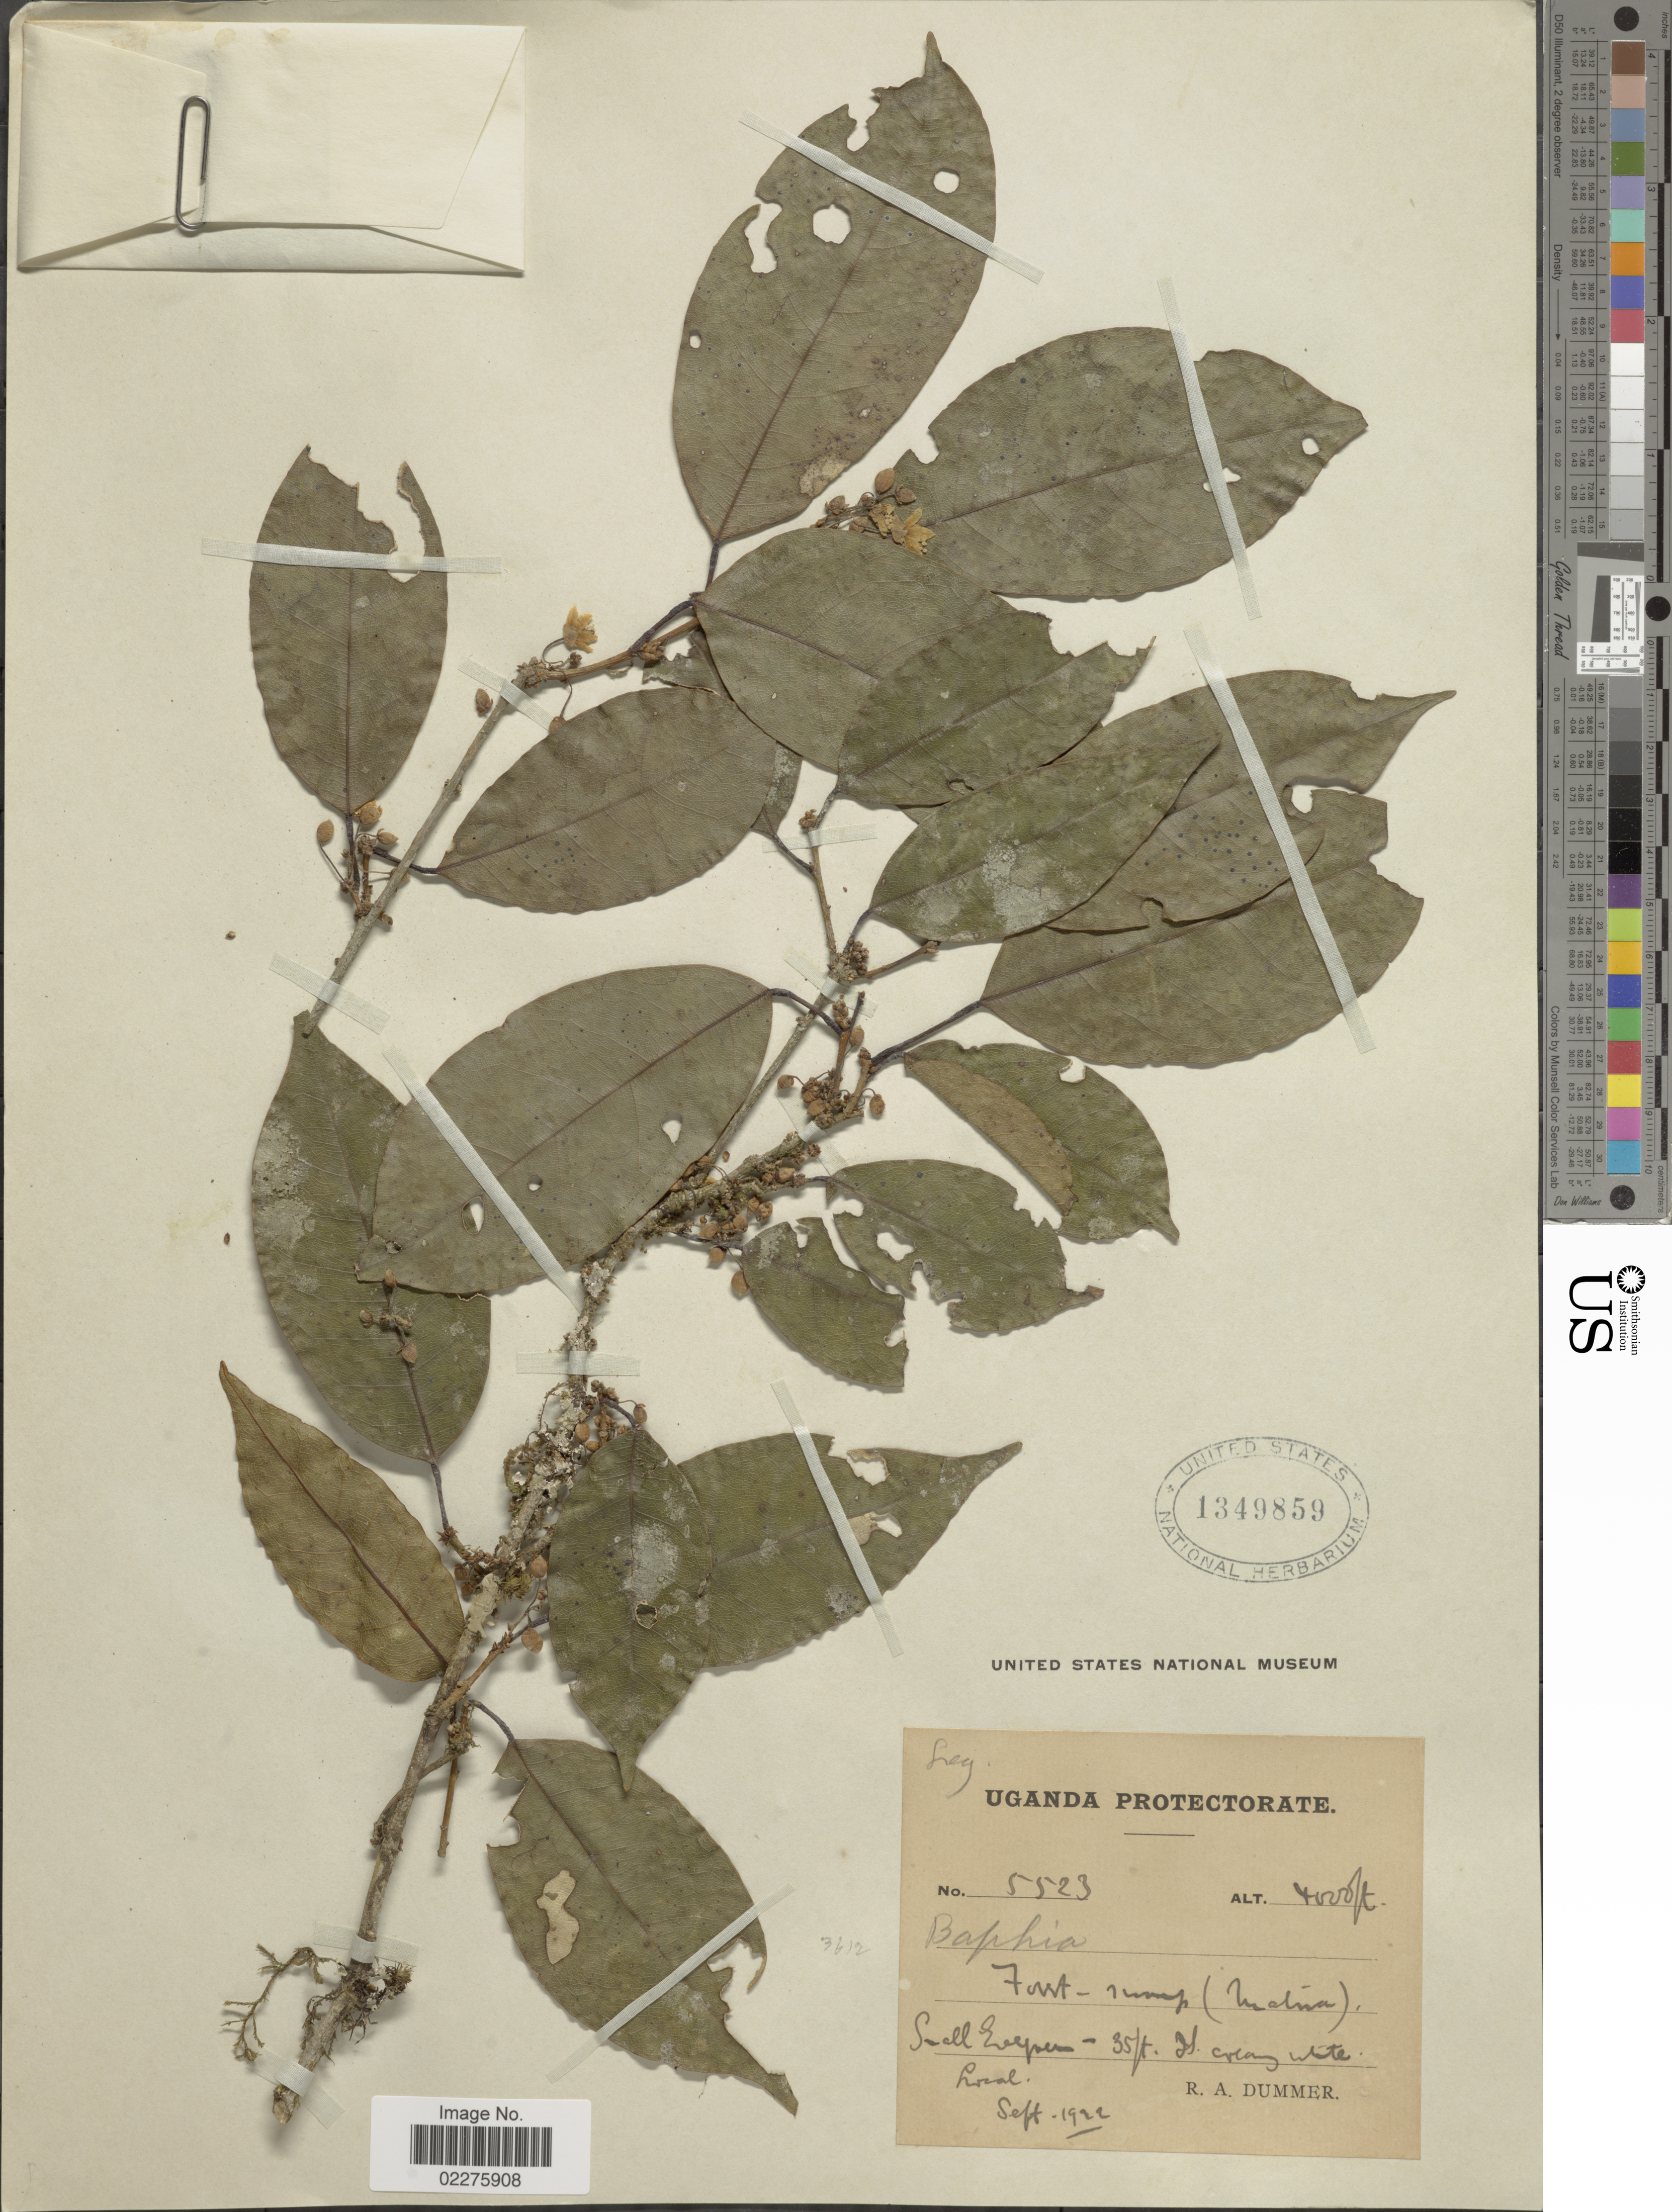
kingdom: Plantae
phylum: Tracheophyta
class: Magnoliopsida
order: Fabales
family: Fabaceae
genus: Baphia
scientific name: Baphia sp.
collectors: R. Dümmer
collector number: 5523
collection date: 1922-09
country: Uganda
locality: Uganda Protectorate, Mabira.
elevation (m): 1219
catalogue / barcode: US 1349859